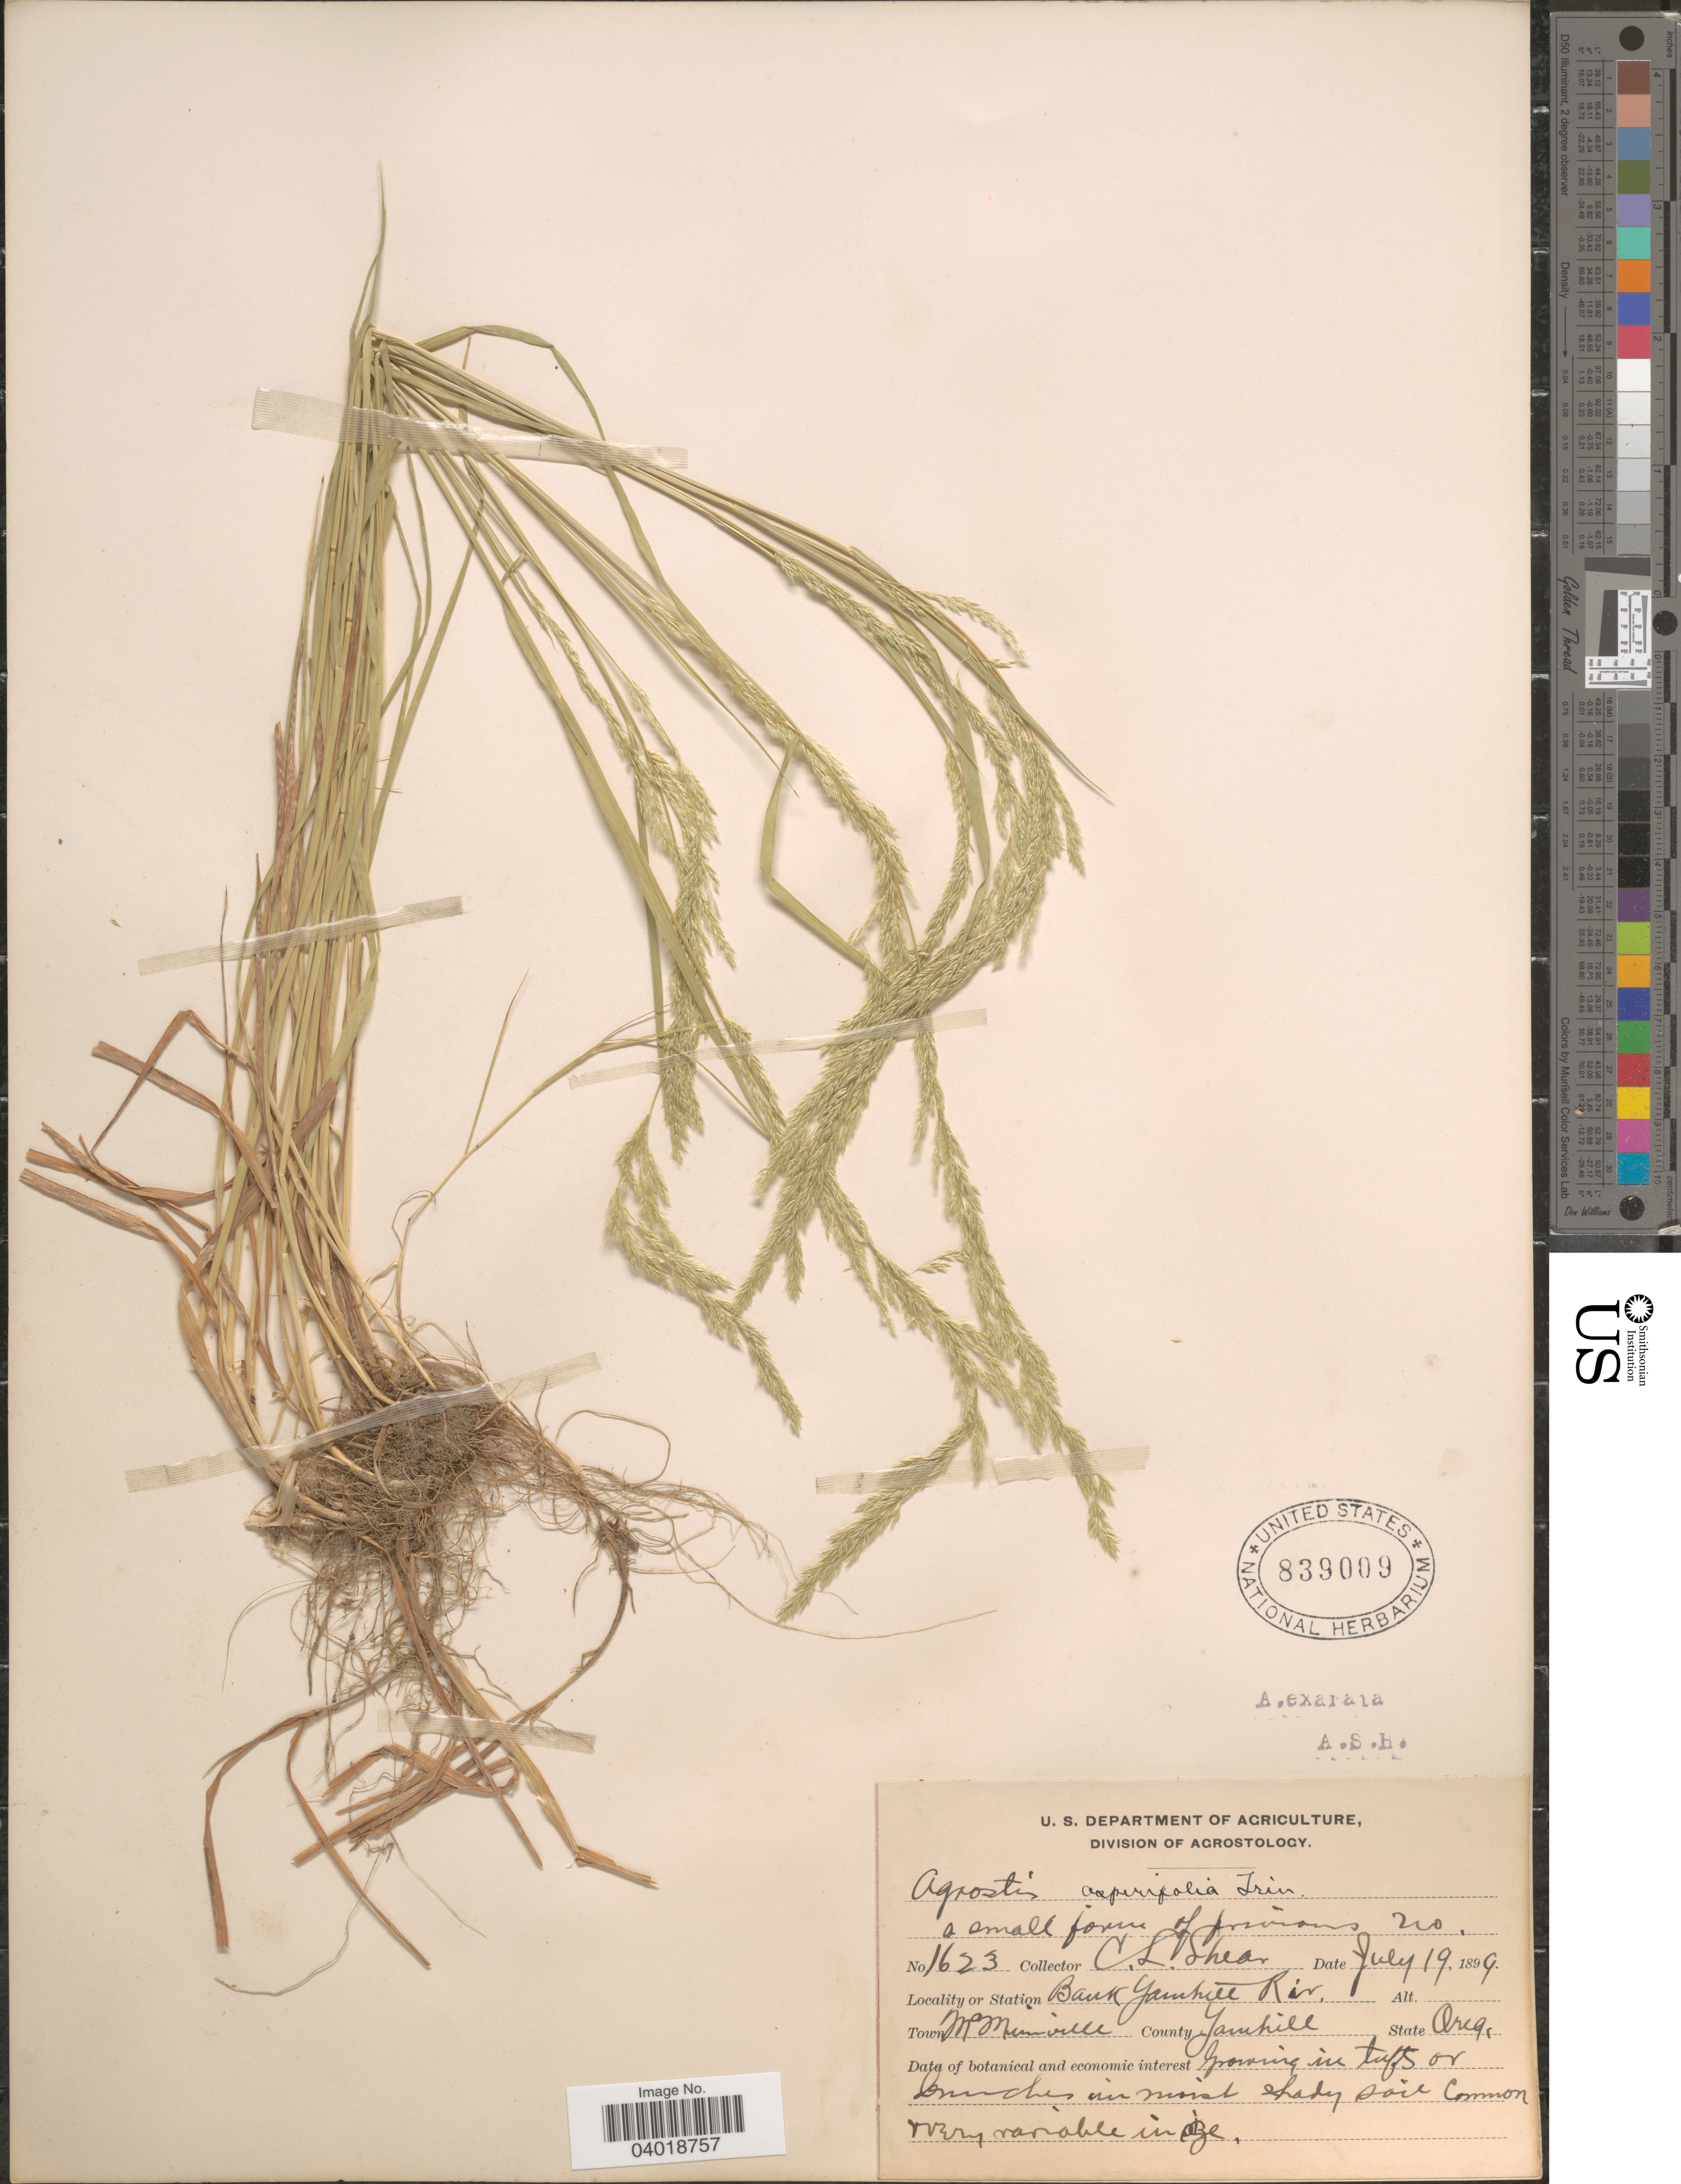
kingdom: Plantae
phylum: Tracheophyta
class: Liliopsida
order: Poales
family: Poaceae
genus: Agrostis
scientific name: Agrostis exarata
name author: Trin.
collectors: C. L. Shear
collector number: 1623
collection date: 1899-07-19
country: United States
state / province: Oregon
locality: Station Bank Yamhill Riv. Town McMinnville. County Yamhill.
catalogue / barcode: US 839009